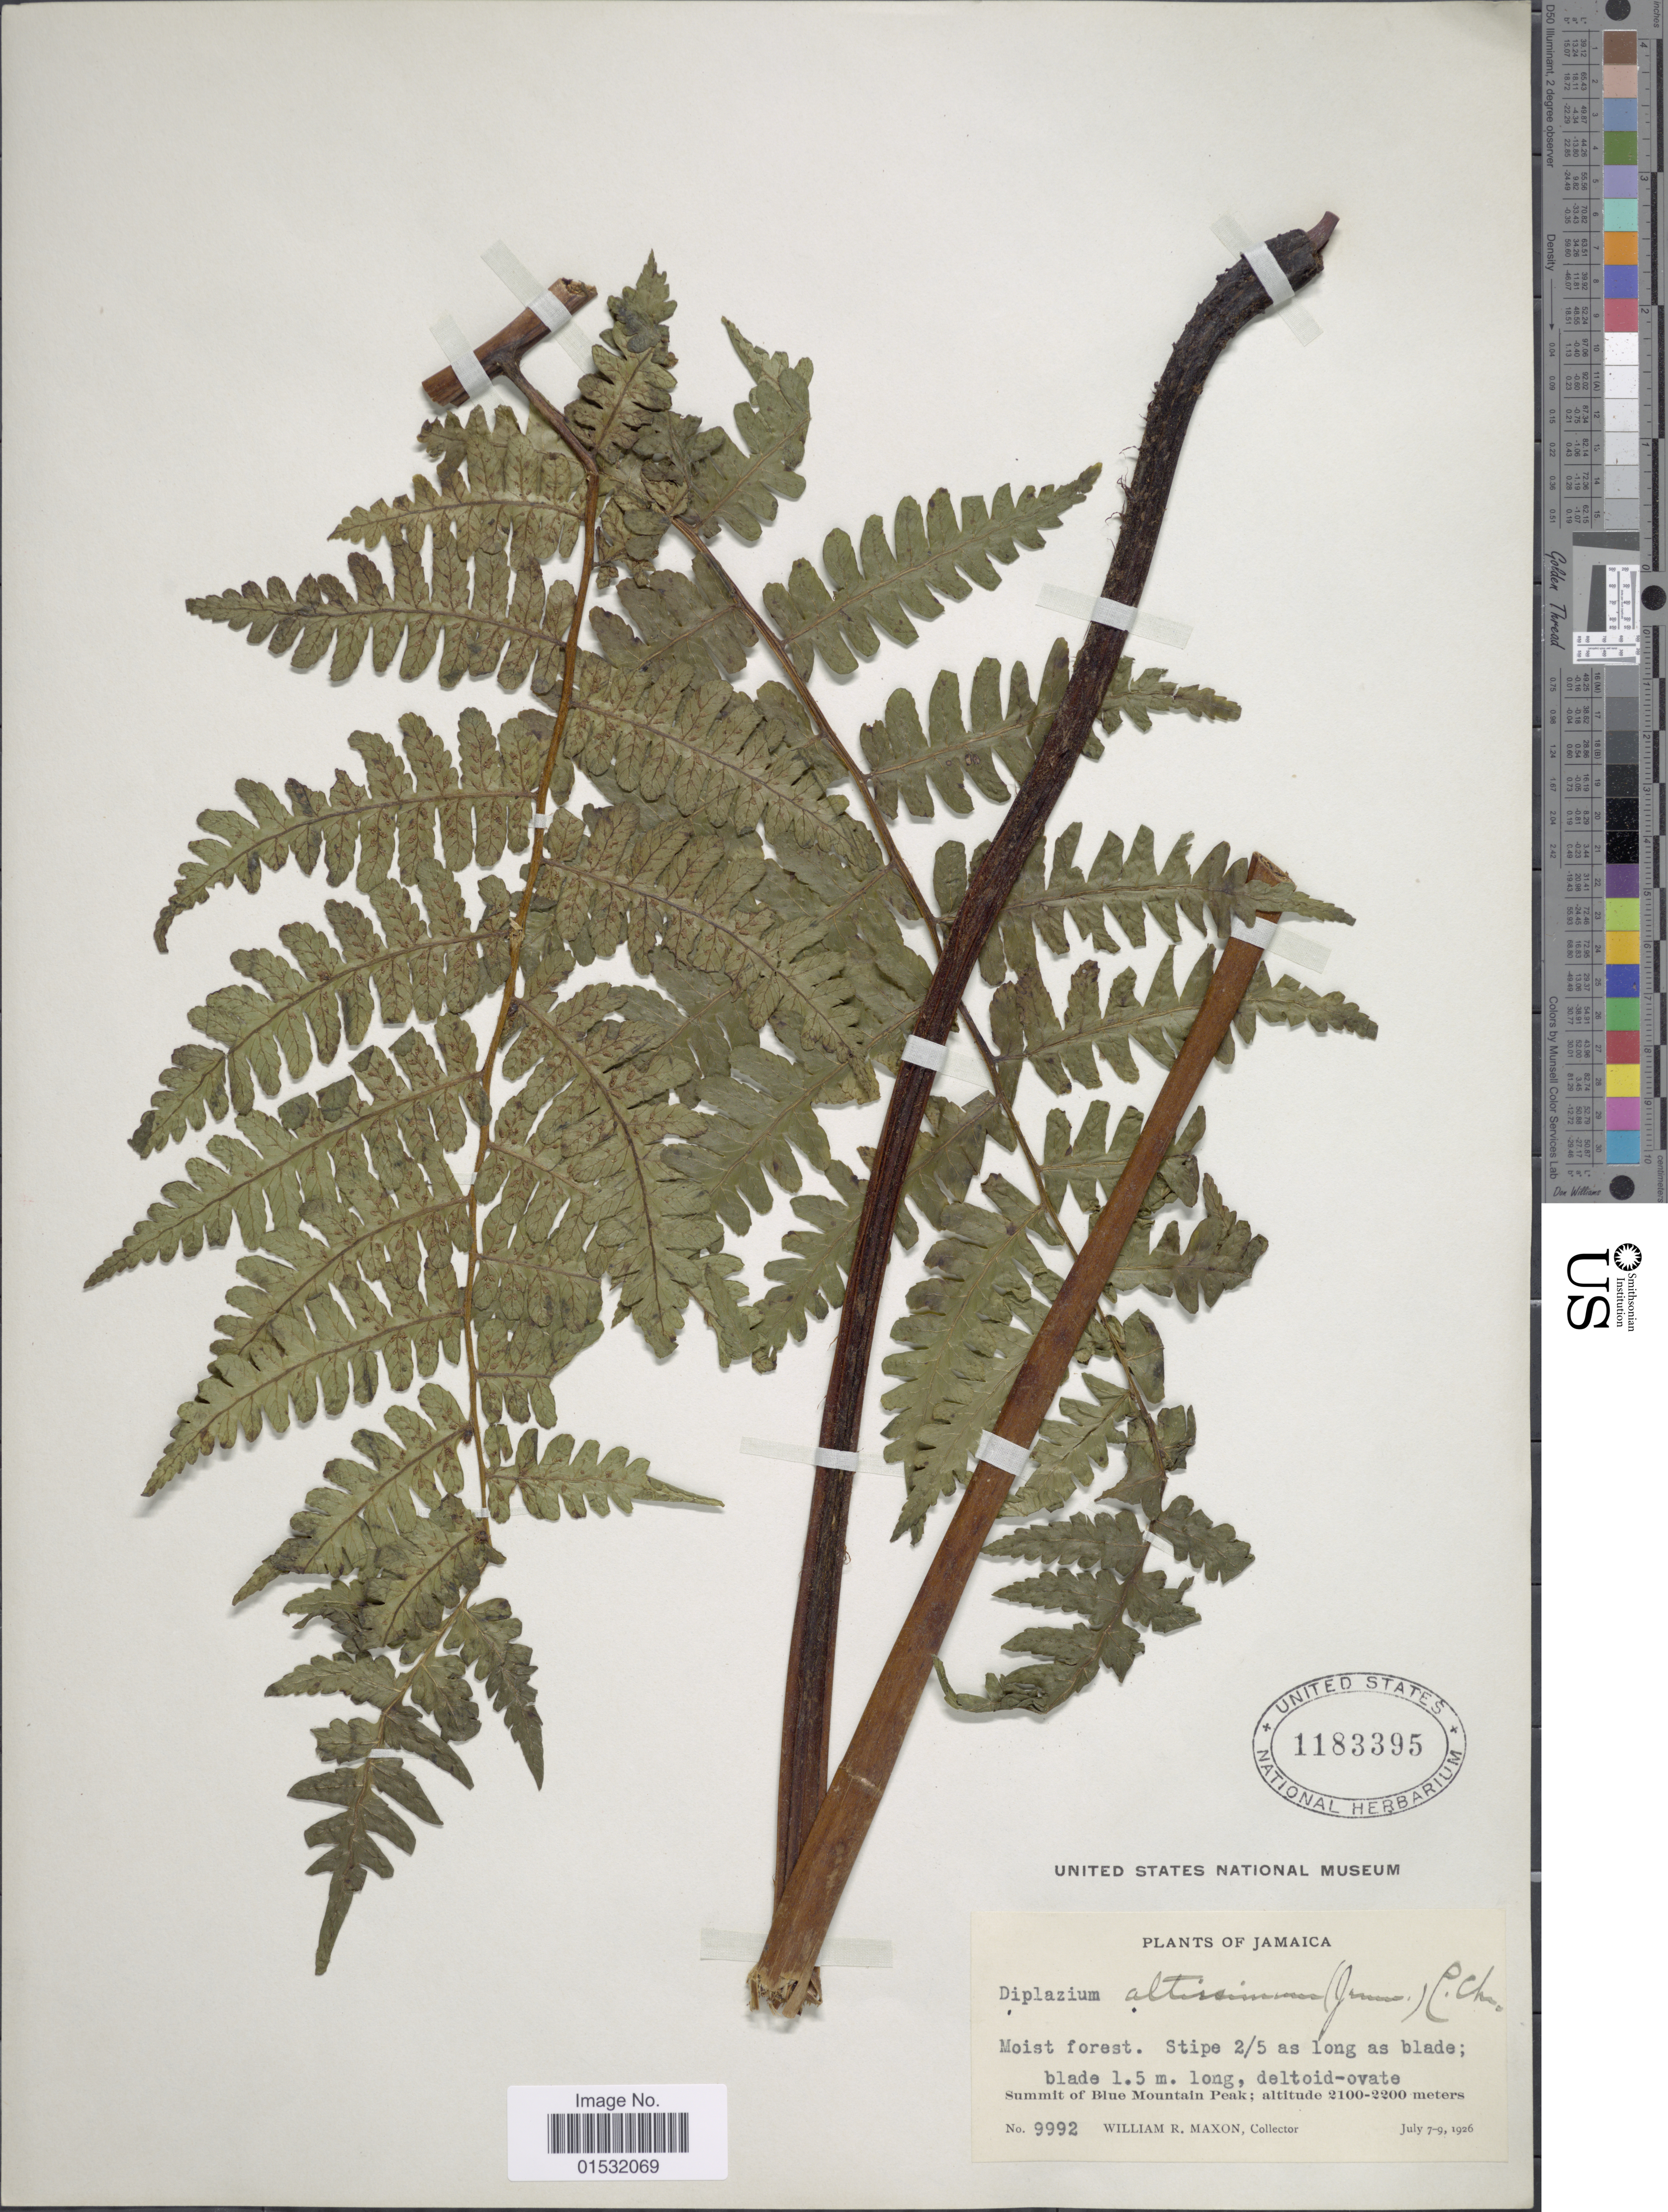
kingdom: Plantae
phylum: Tracheophyta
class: Polypodiopsida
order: Polypodiales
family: Athyriaceae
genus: Diplazium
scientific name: Diplazium altissimum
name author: (Jenman) C. Chr.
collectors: W. R. Maxon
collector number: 9992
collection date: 1926-07-07/1926-07-09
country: Jamaica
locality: Summit of Blue Mountain Peak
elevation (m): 2100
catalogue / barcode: US 1183395